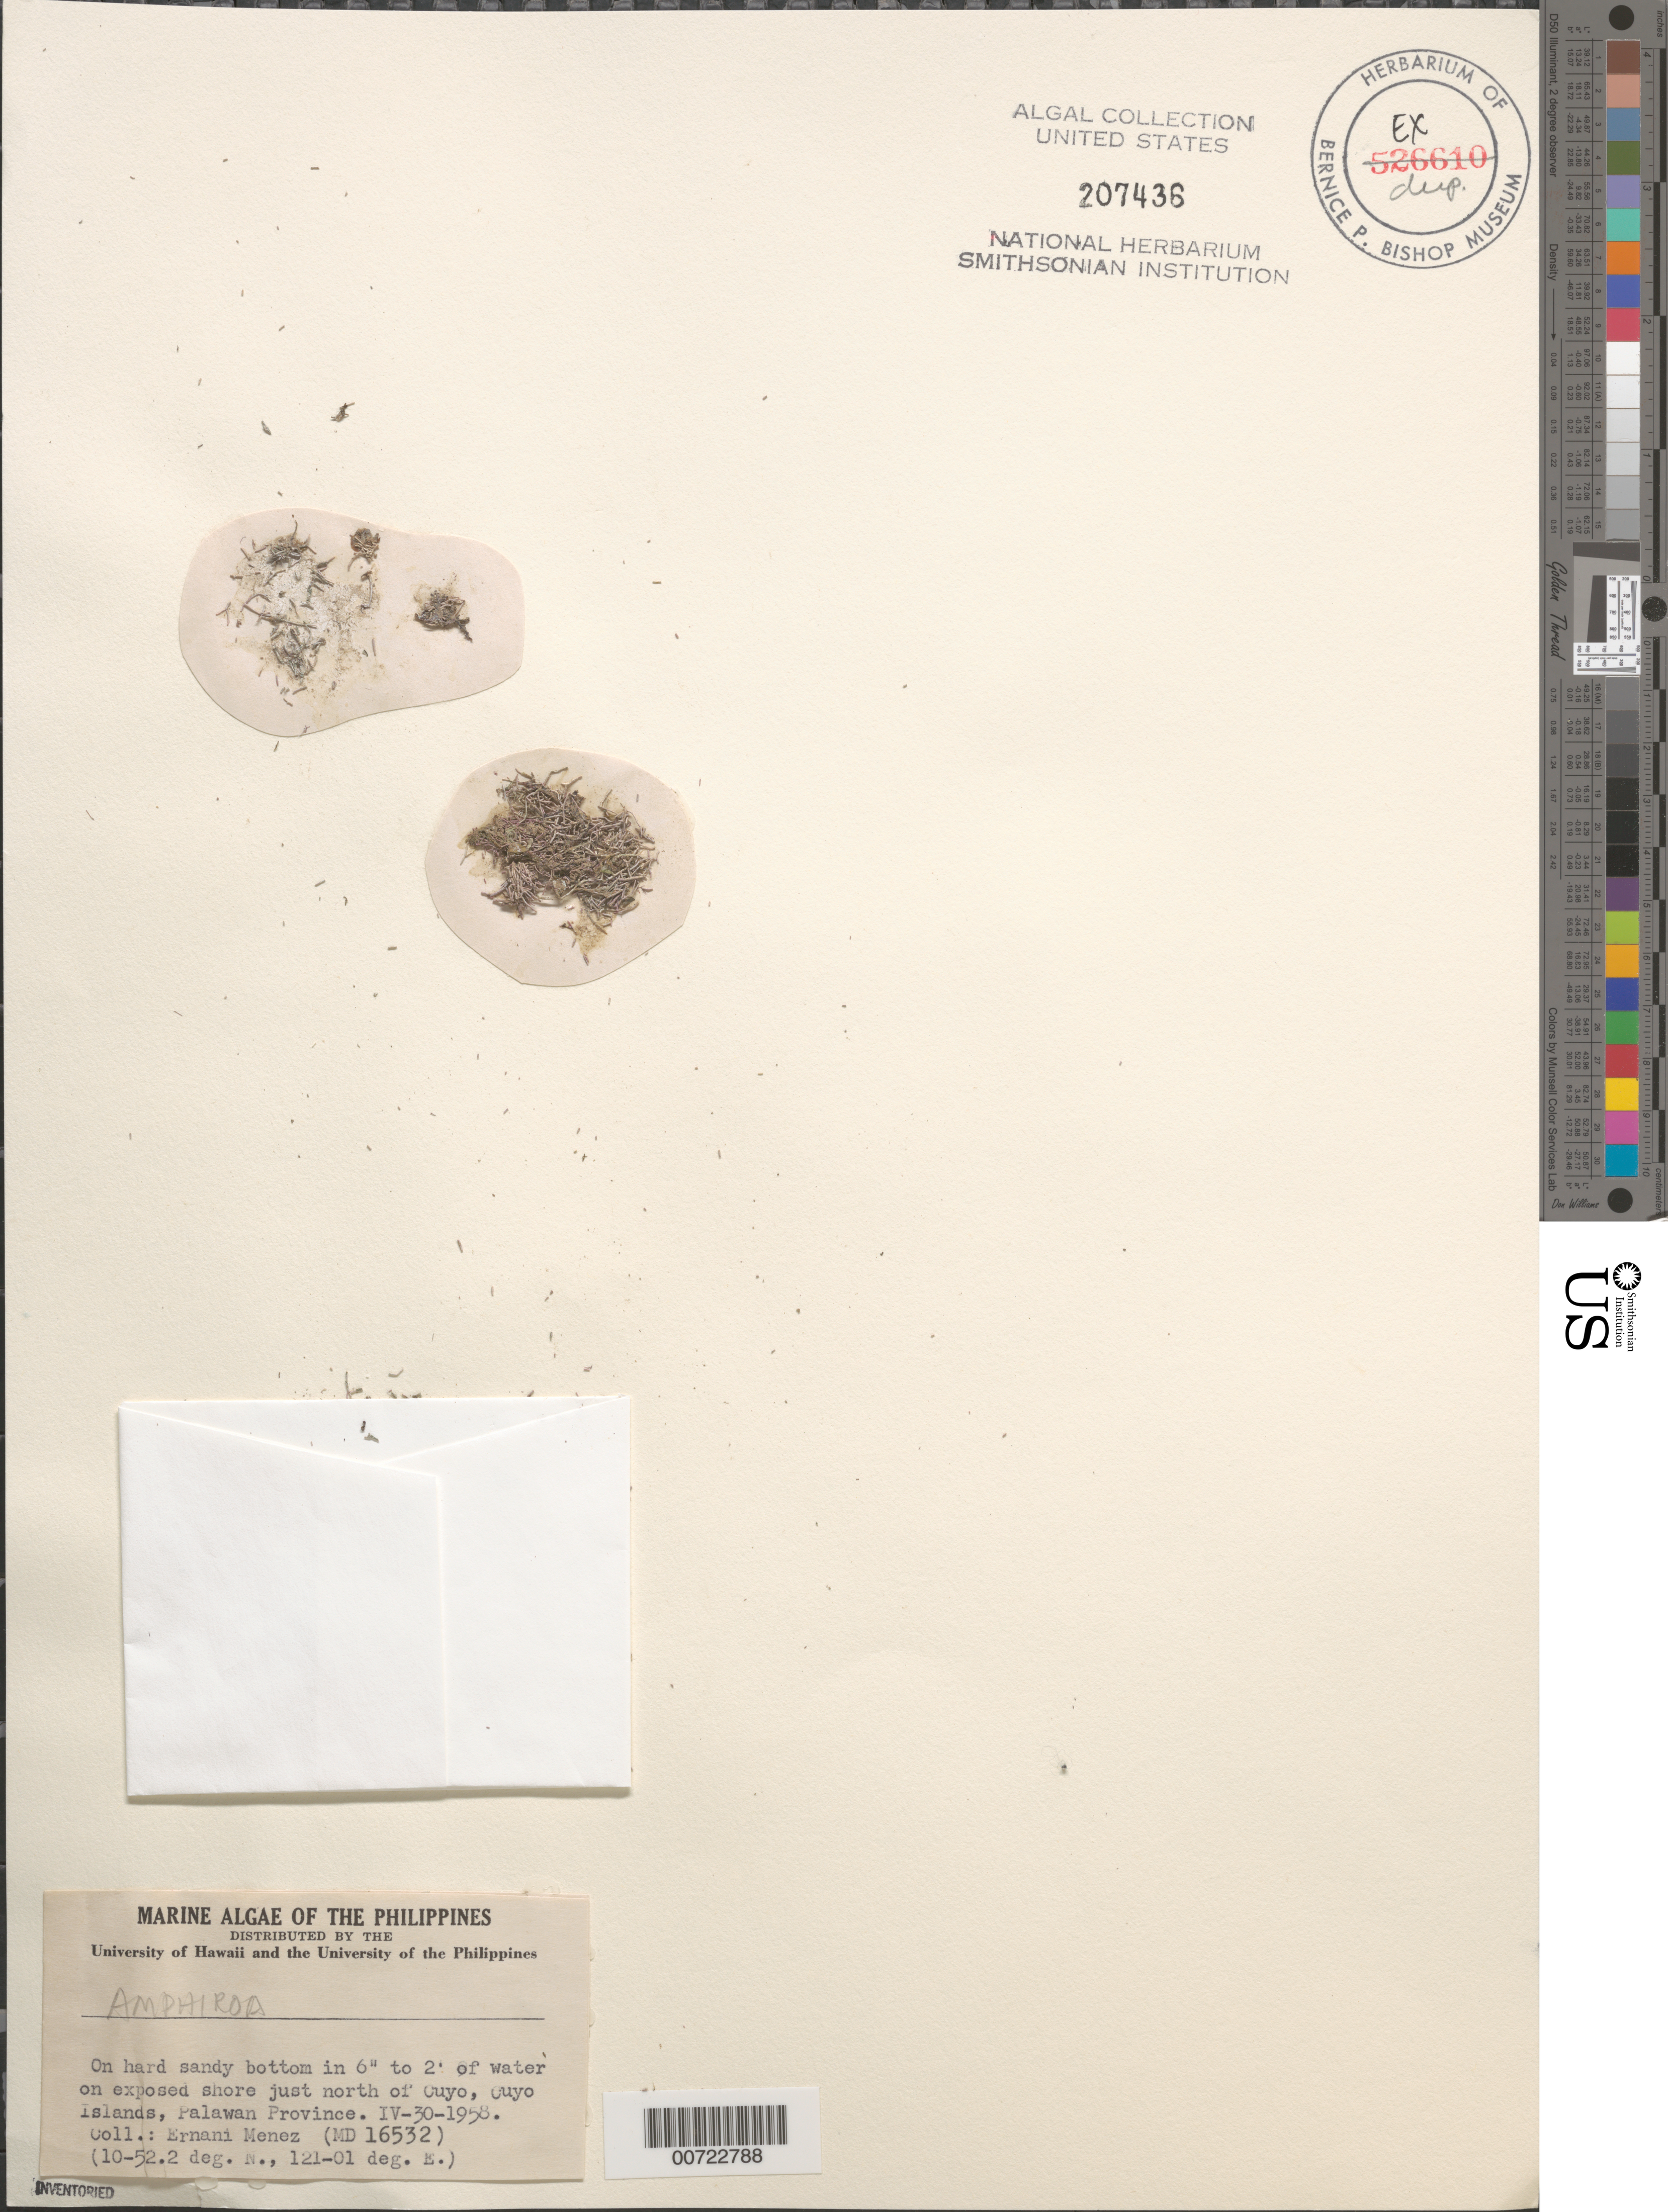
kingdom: Plantae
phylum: Rhodophyta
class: Florideophyceae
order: Corallinales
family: Lithophyllaceae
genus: Amphiroa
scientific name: Amphiroa sp.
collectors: Meñez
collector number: MSD 16532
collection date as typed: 30 Apr 1958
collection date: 1958-04-30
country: Philippines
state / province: Mimaropa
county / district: Palawan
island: Cuyo Islands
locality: Just north of Cuyo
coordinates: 10-52.2 deg. N, 121-01 deg. E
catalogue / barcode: US 207436